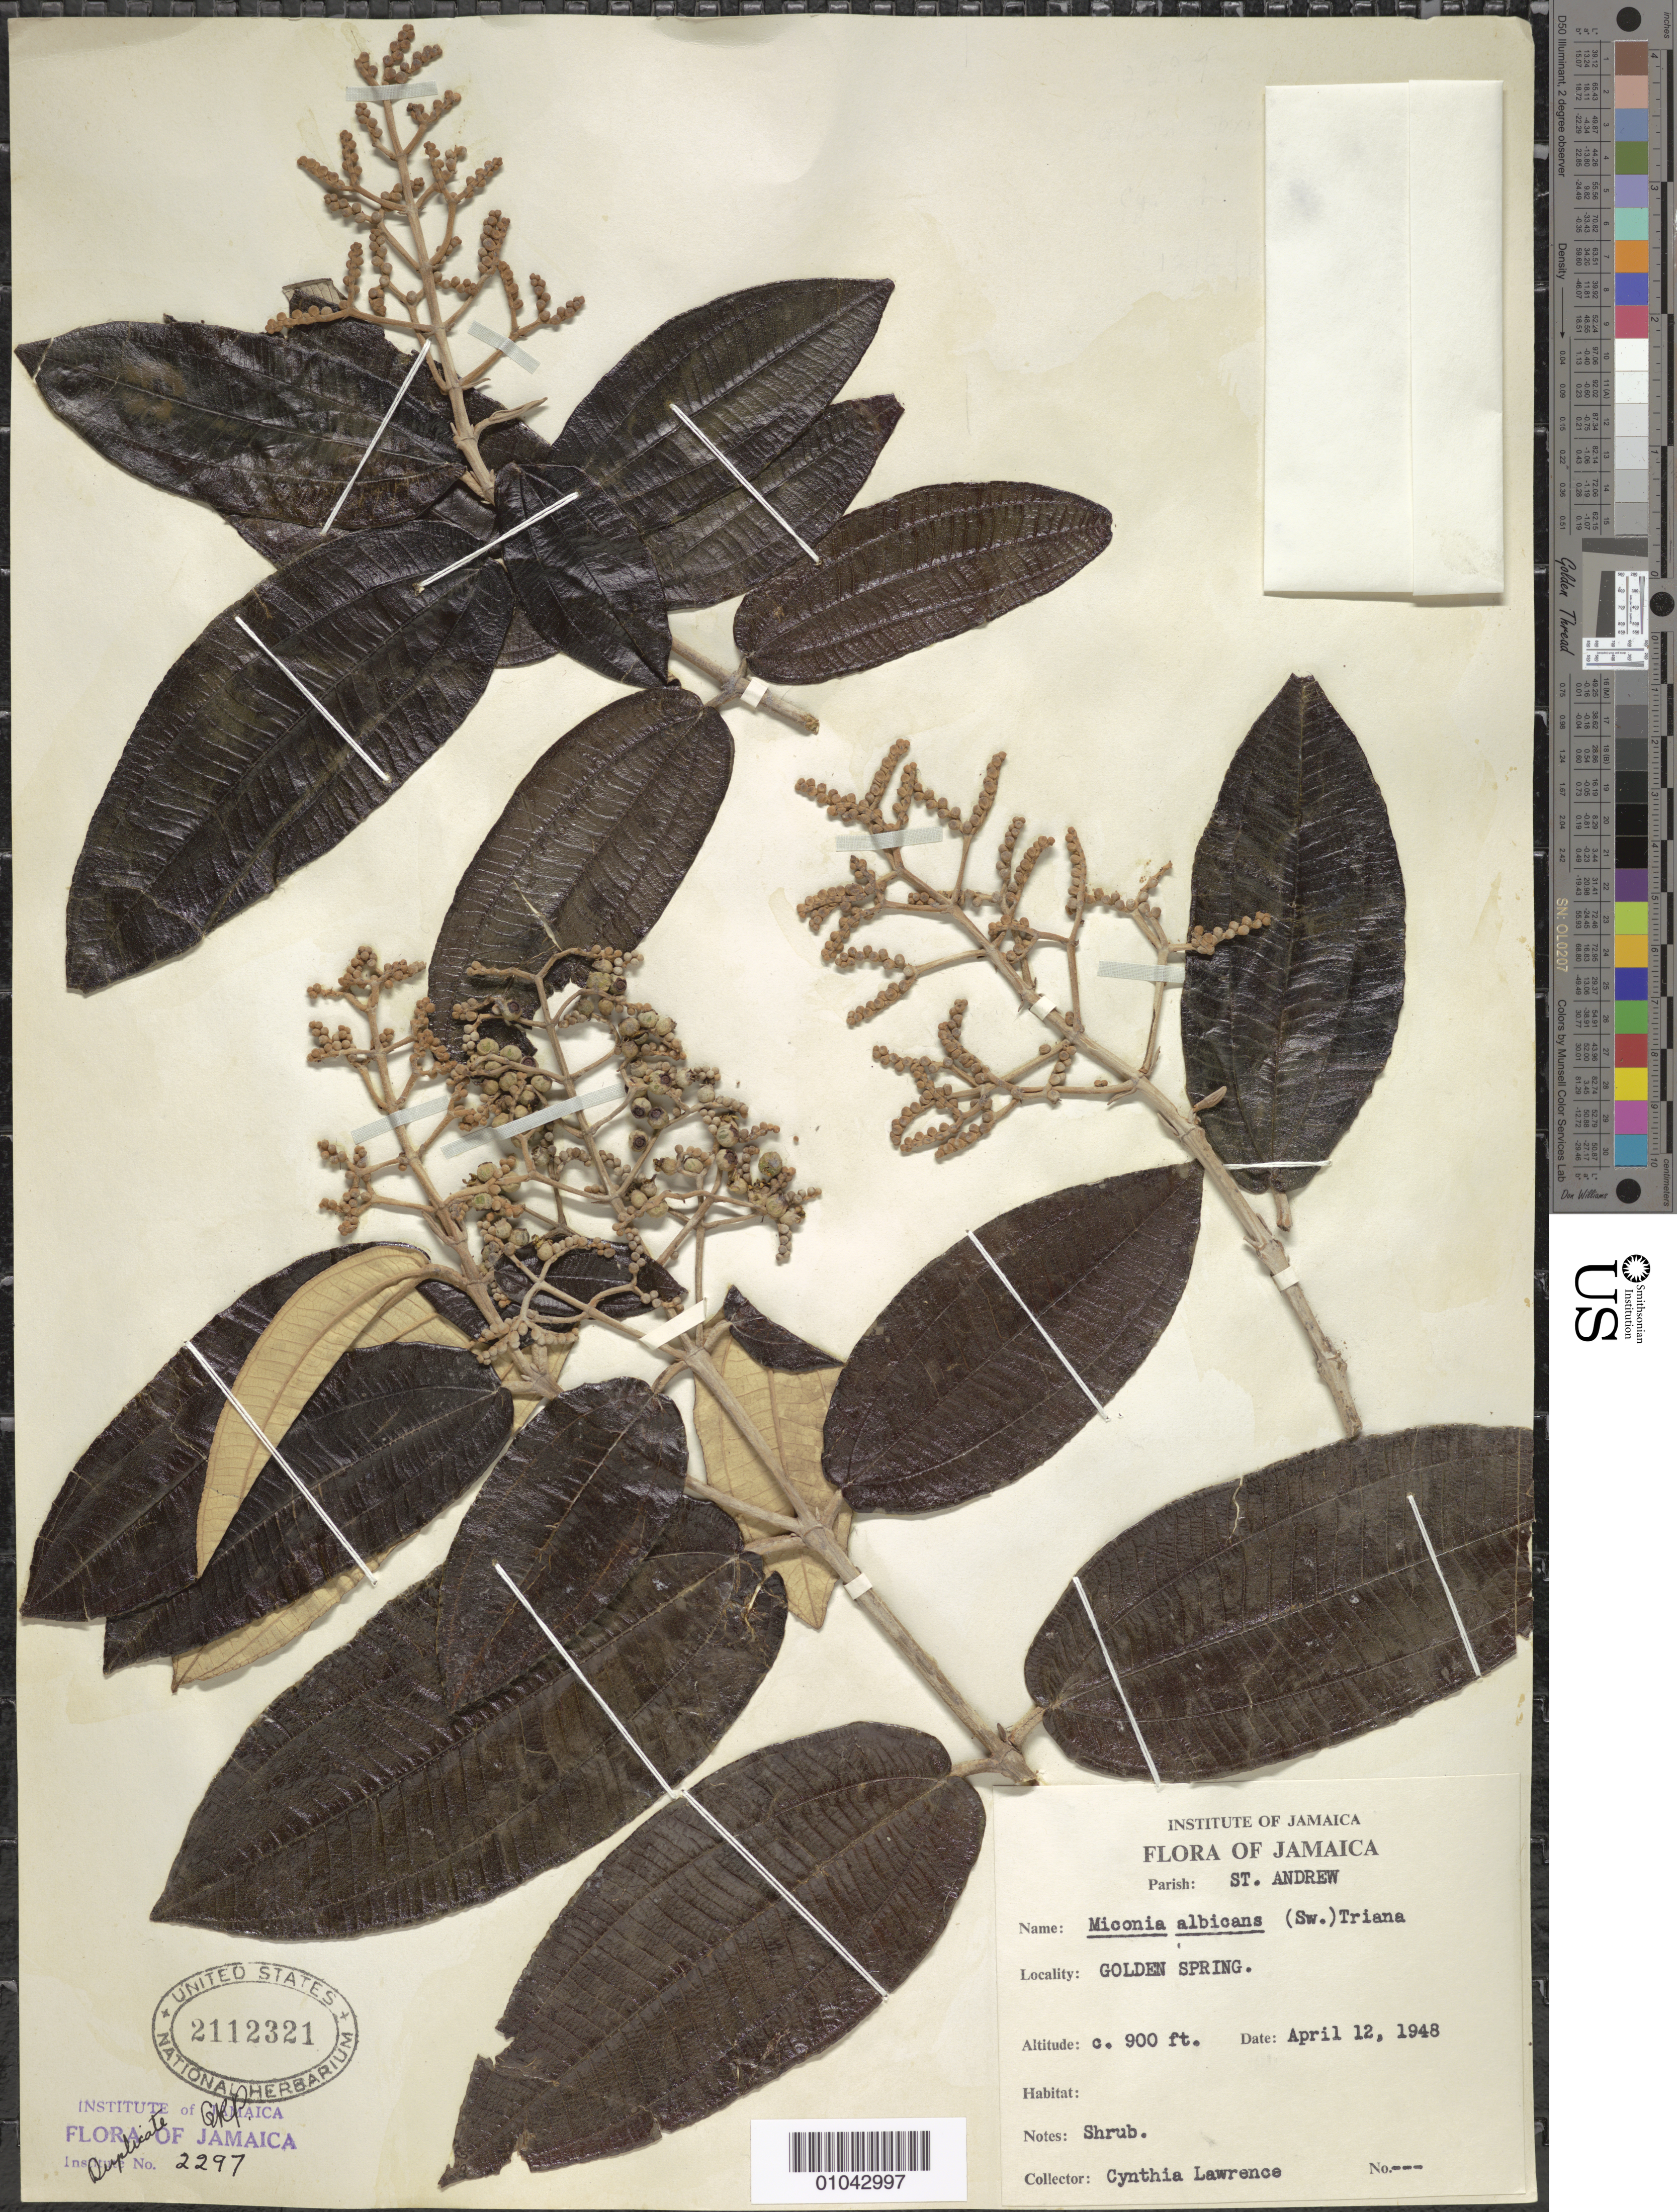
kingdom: Plantae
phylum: Tracheophyta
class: Magnoliopsida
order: Myrtales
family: Melastomataceae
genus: Miconia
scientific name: Miconia albicans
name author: (Sw.) Triana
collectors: C. Lawrence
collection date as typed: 12 Apr 1948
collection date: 1948-04-12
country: Jamaica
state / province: Saint Andrew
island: Jamaica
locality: Golden Spring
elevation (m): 274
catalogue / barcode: US 2112321